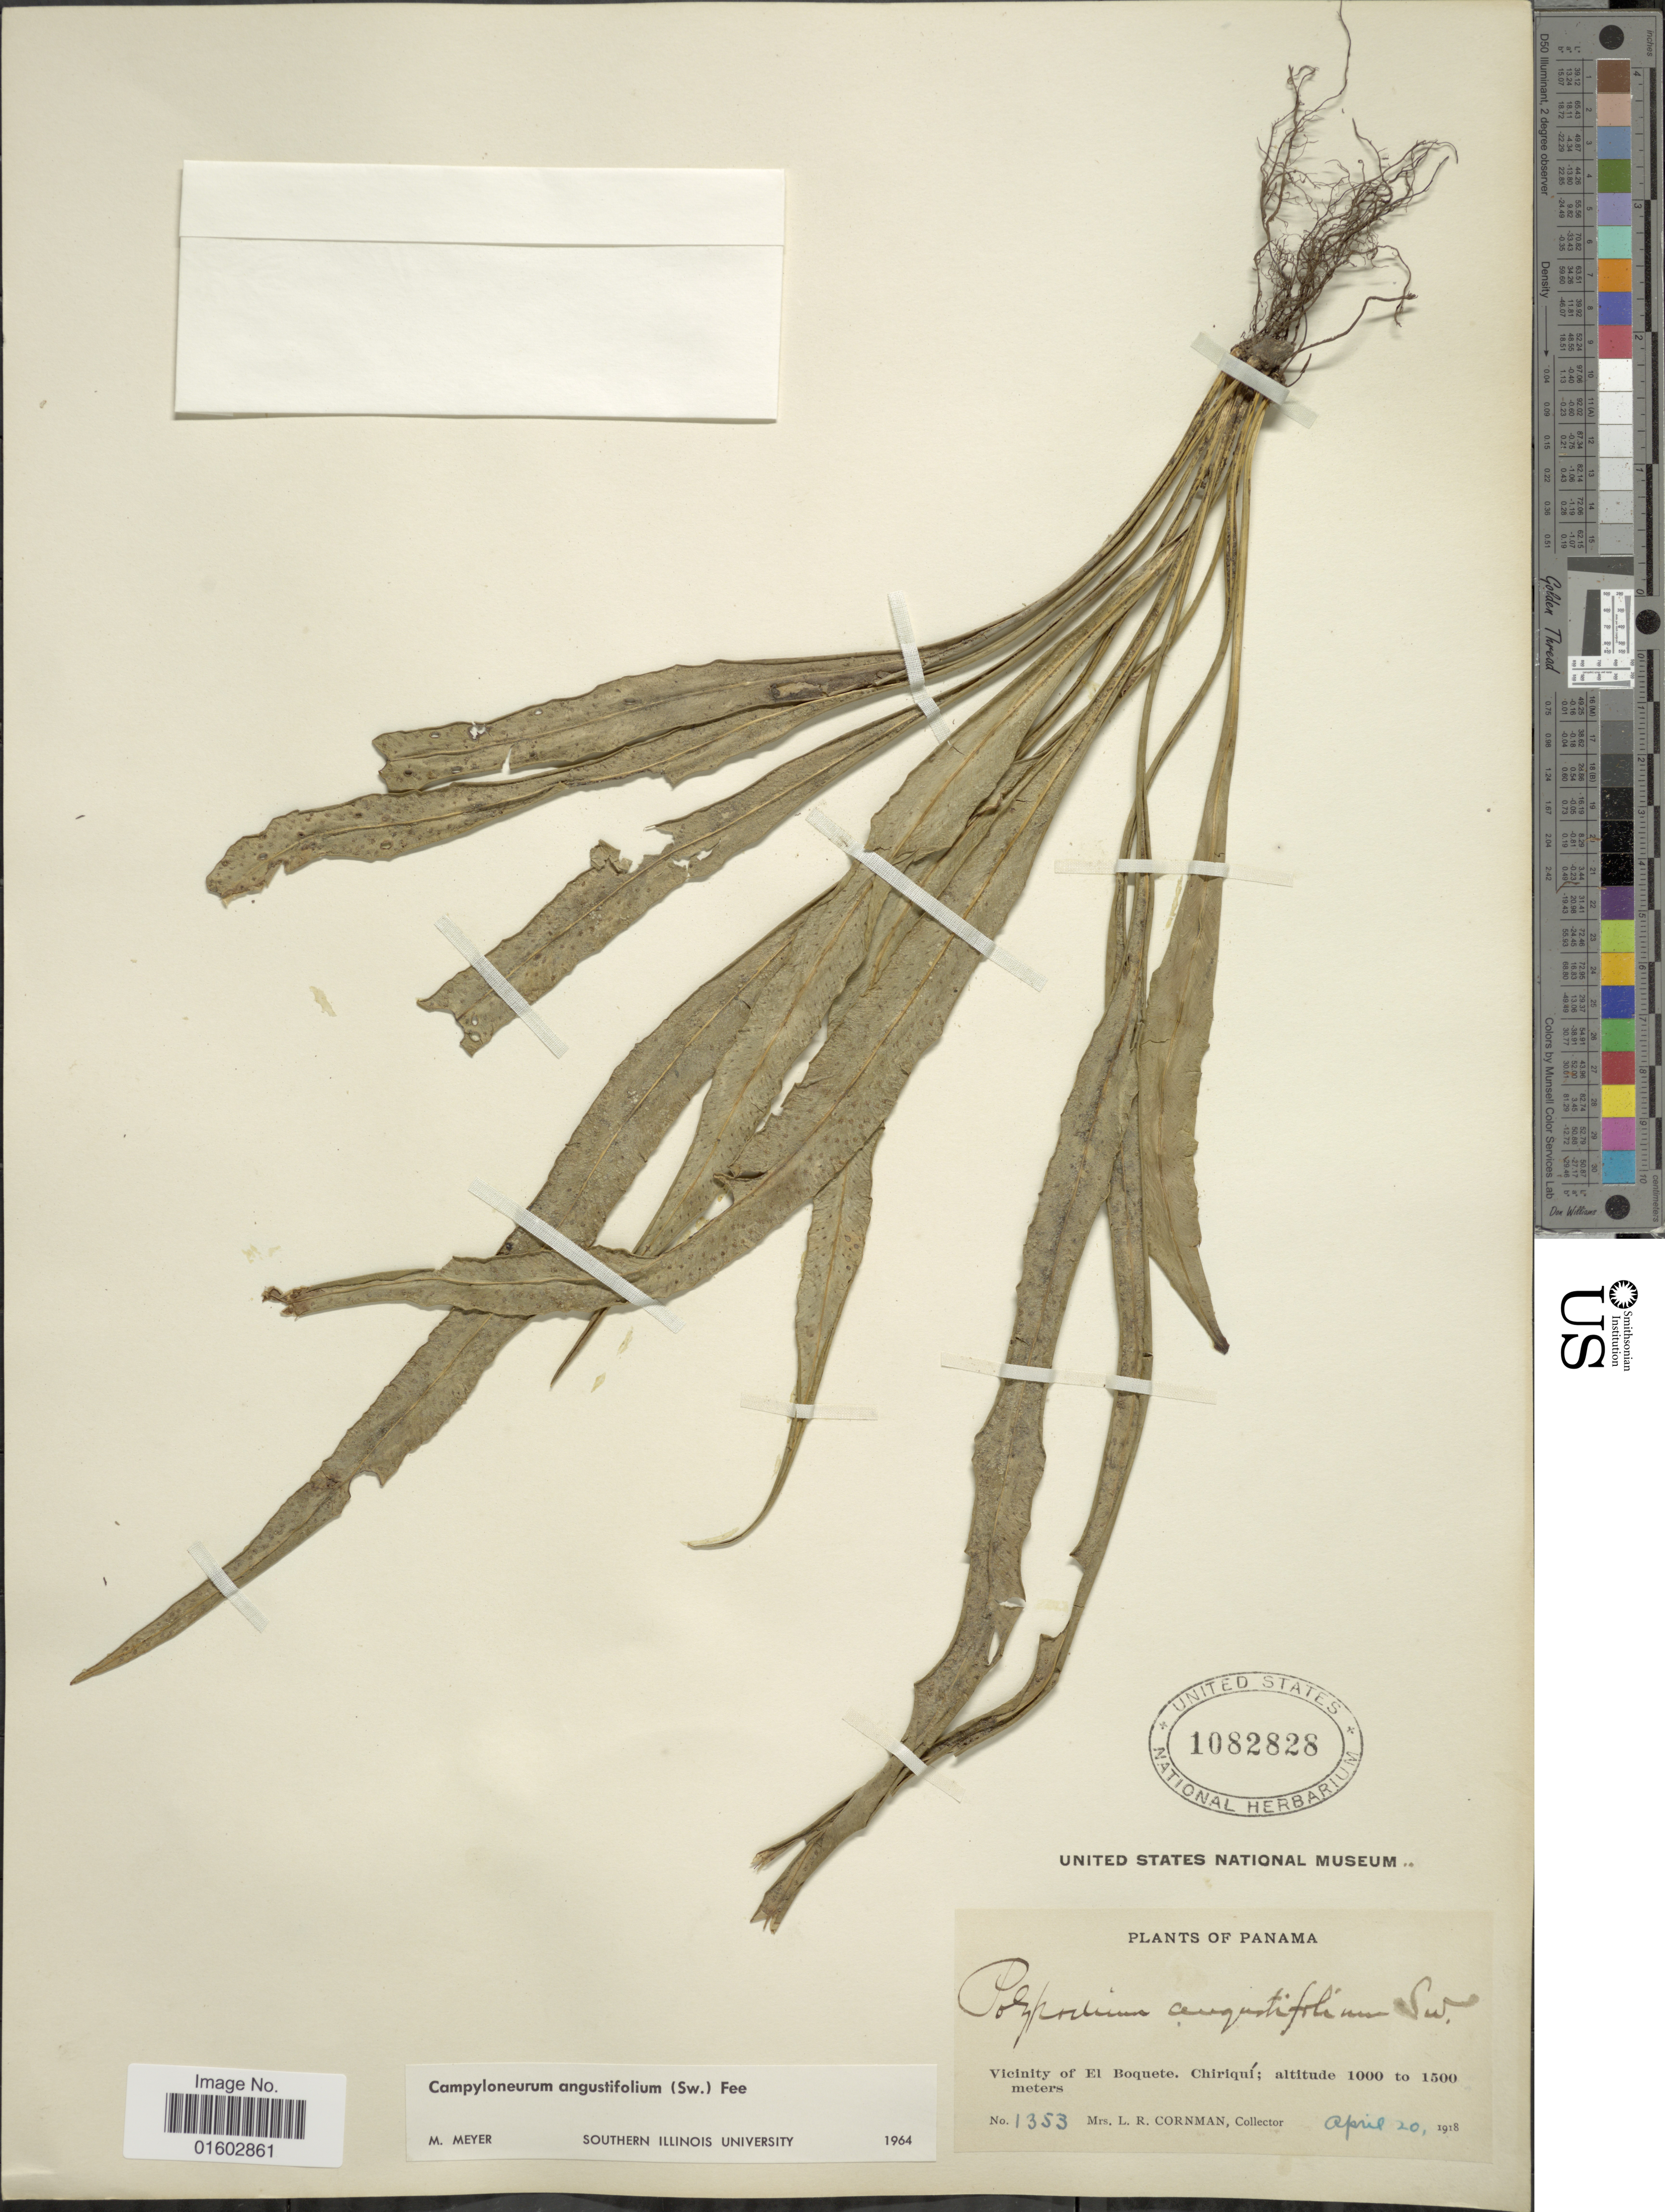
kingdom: Plantae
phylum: Tracheophyta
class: Polypodiopsida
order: Polypodiales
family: Polypodiaceae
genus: Campyloneurum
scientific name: Campyloneurum angustifolium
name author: (Sw.) Fée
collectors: L. Cornman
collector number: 1353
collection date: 1918-04-20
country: Panama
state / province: Chiriqui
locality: Vicinity of El Boquete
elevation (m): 1000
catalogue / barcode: US 1082828